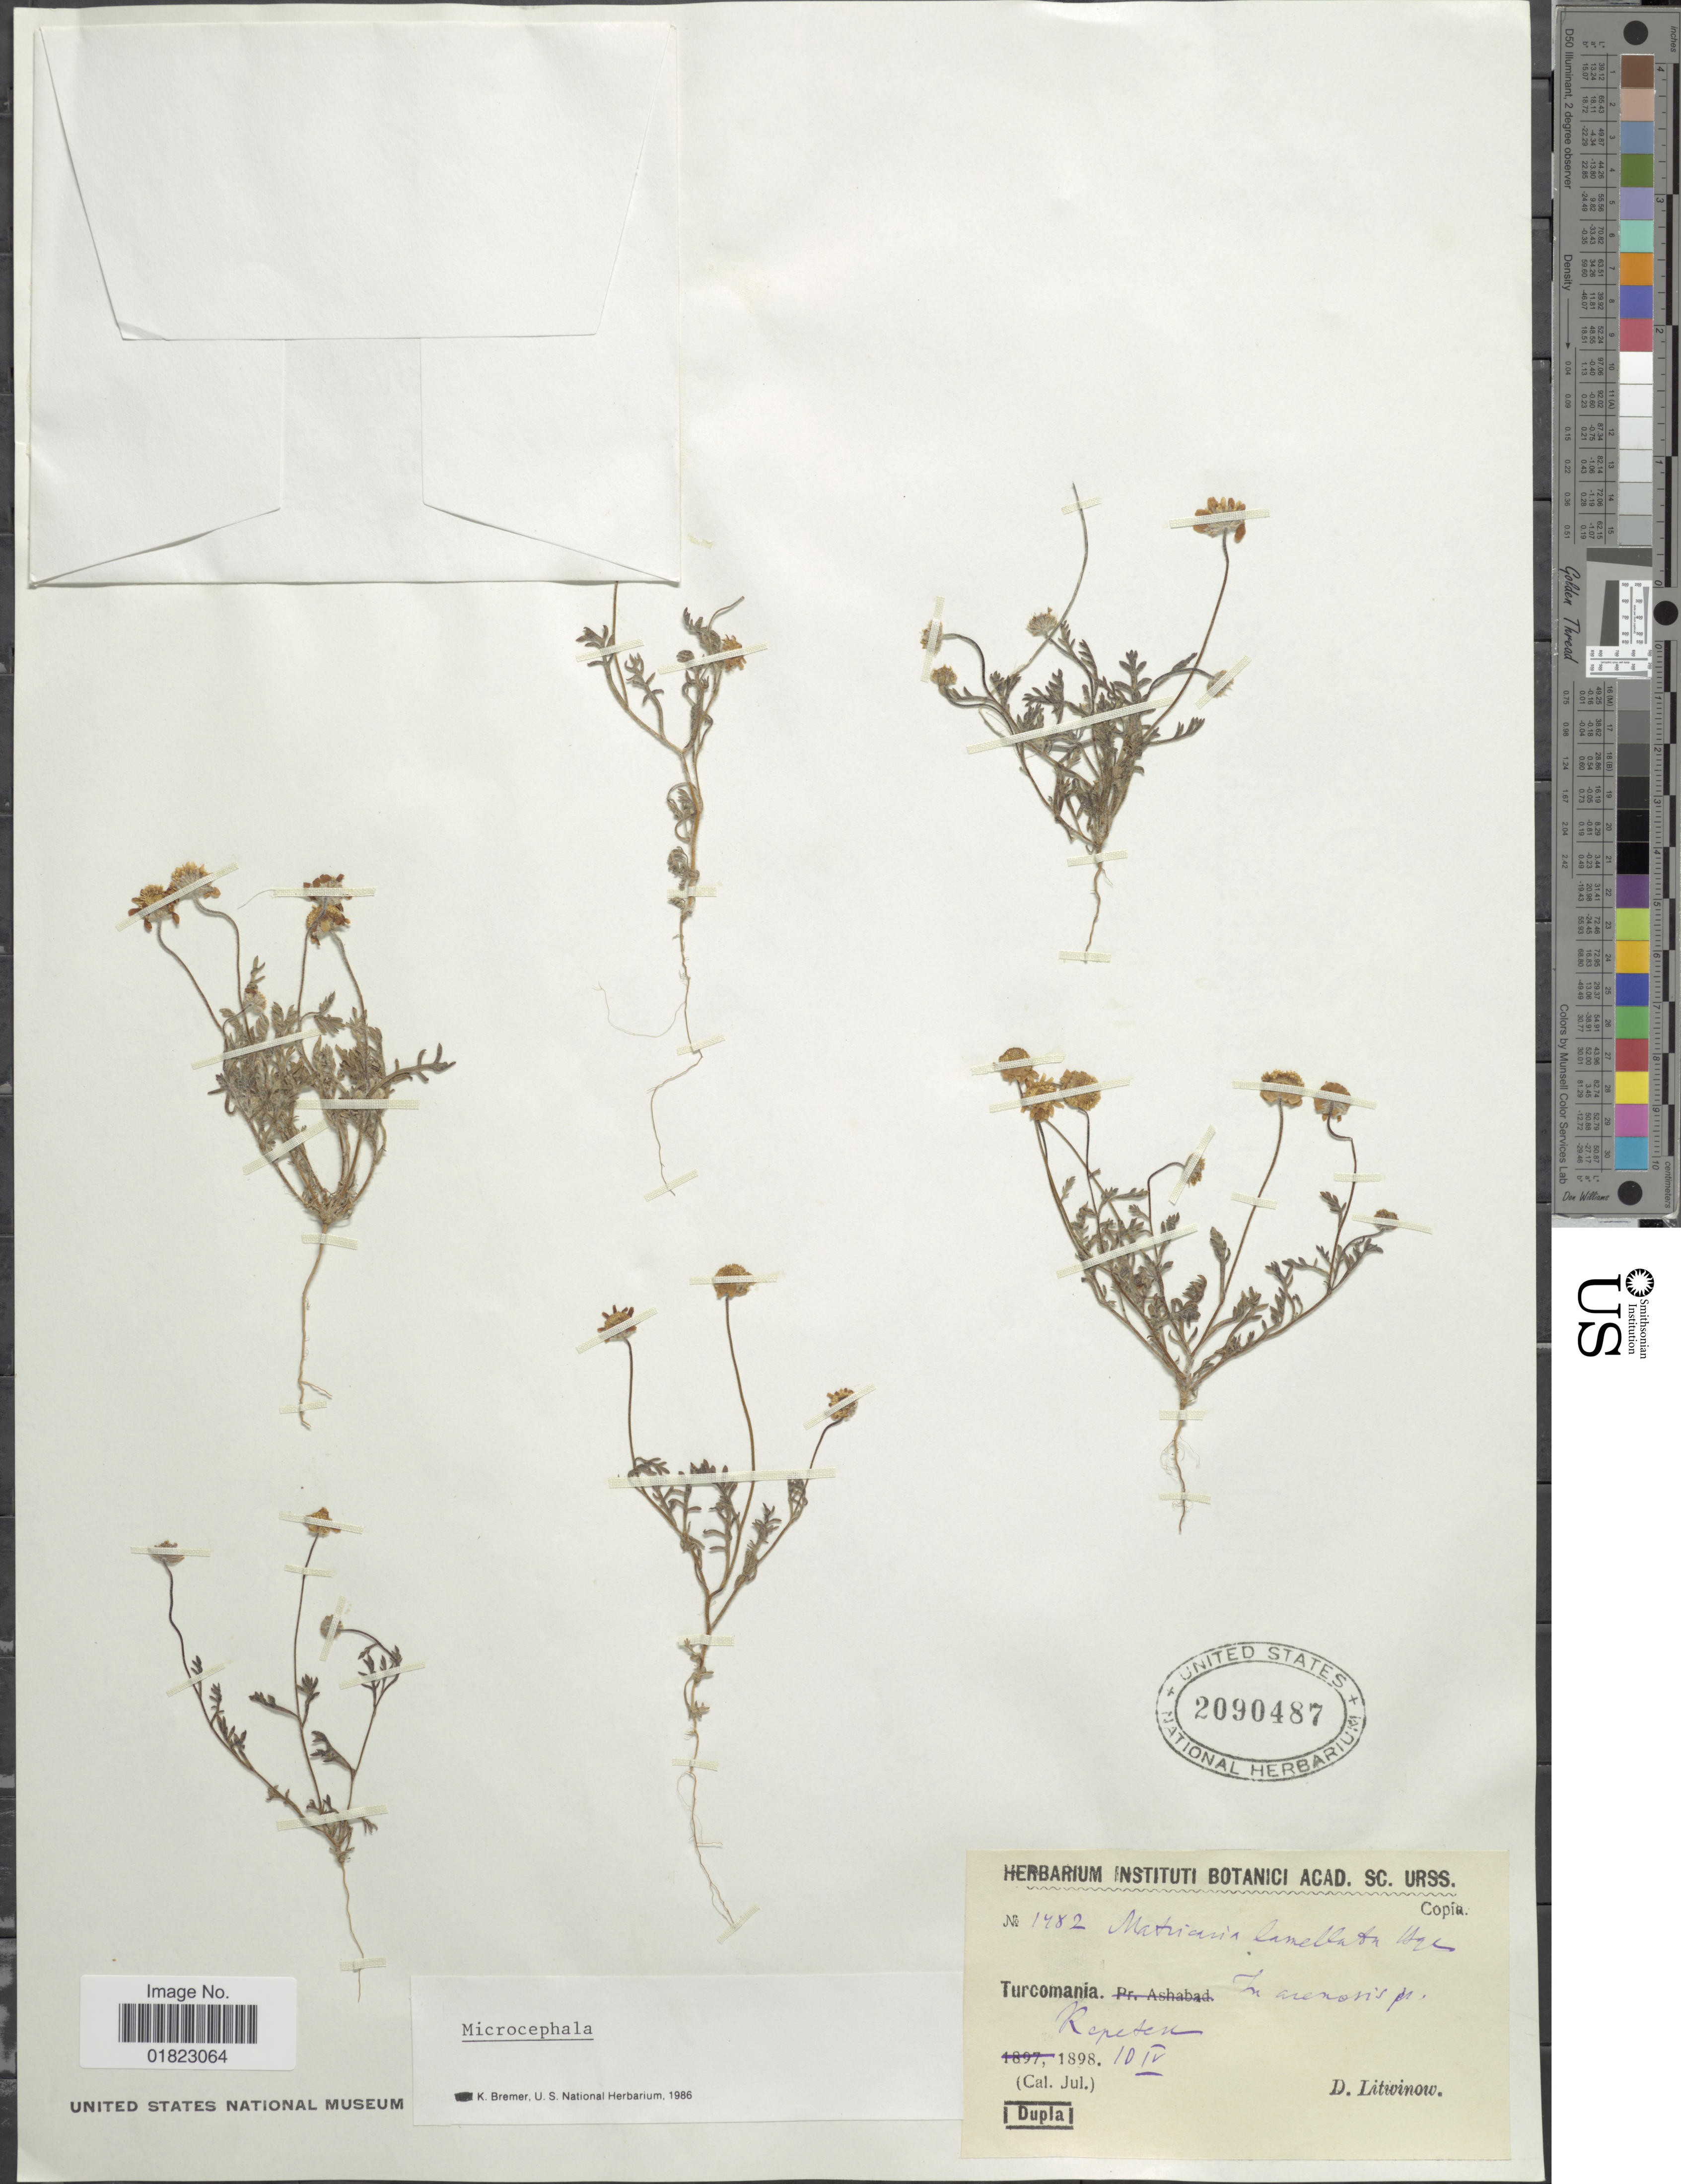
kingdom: Plantae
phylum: Tracheophyta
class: Magnoliopsida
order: Asterales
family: Asteraceae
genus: Microcephala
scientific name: Microcephala lamellata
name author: (Bunge) Pobed.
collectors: D. Litwinow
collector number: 1482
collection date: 1898-04-10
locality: Turcomania.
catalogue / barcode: US 2090487